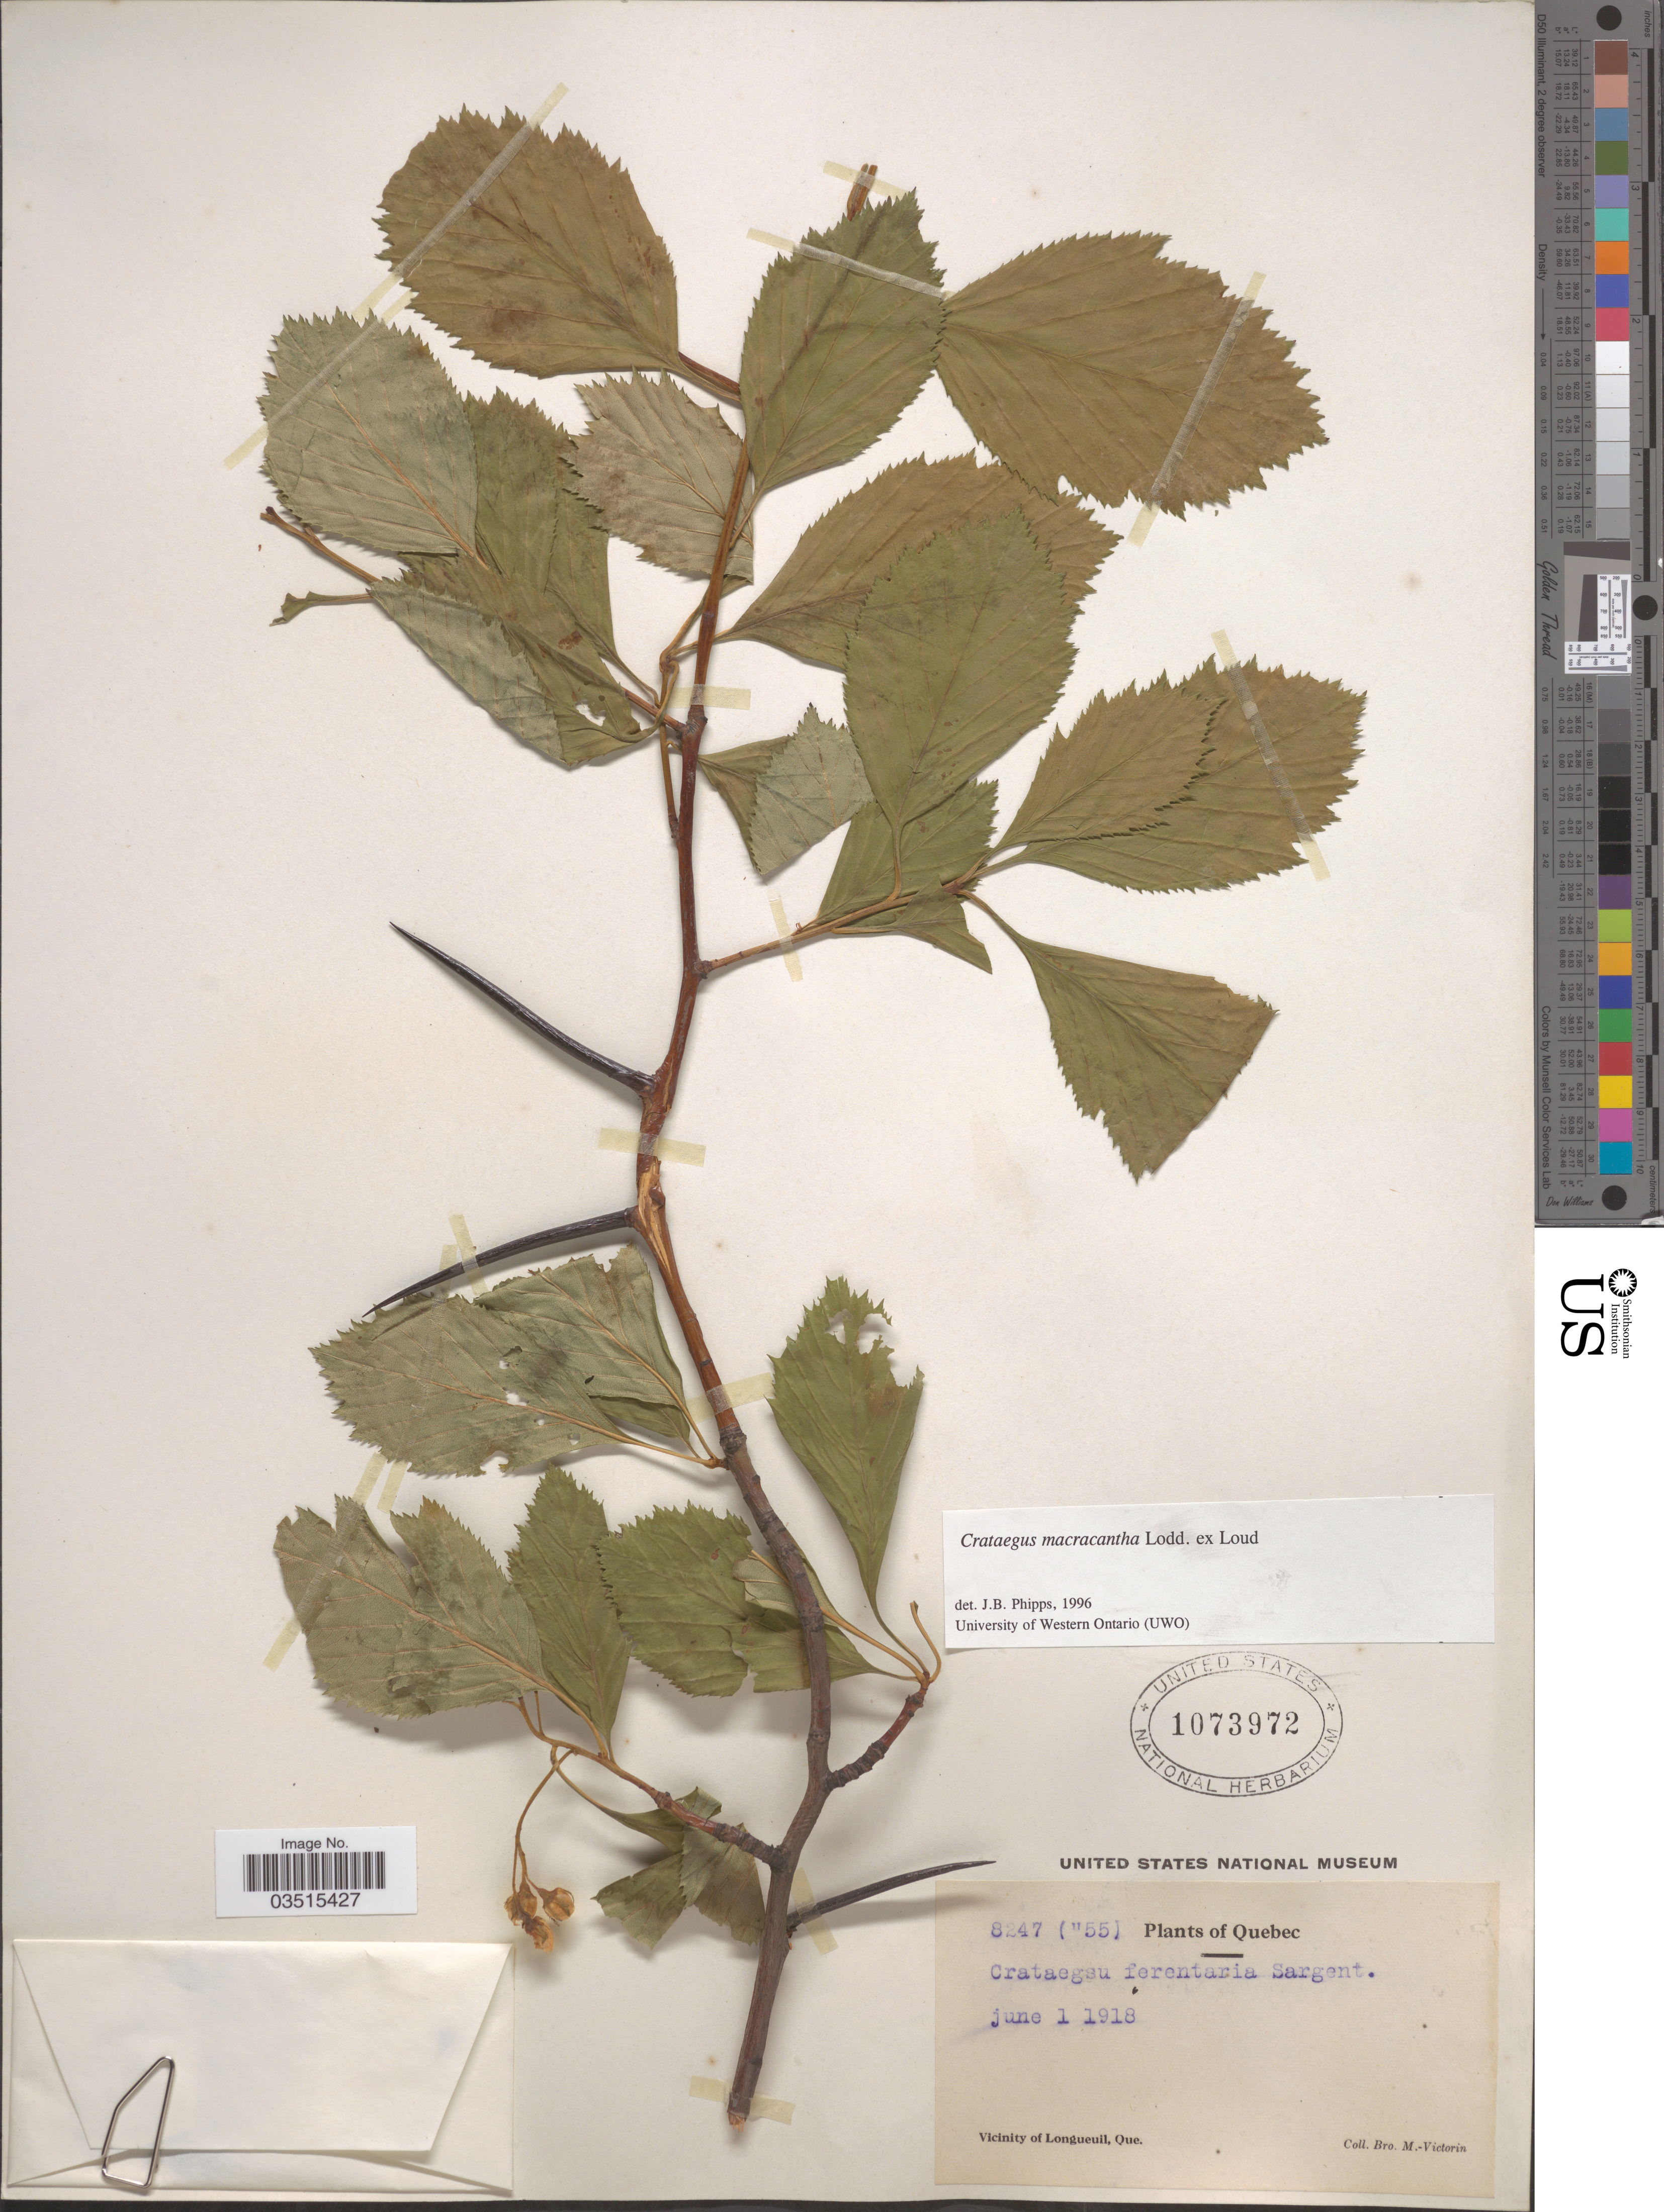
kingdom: Plantae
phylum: Tracheophyta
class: Magnoliopsida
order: Rosales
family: Rosaceae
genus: Crataegus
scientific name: Crataegus macracantha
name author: (Lindl.) Lodd. ex Loudon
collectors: Fr. Marie-Victorin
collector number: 8247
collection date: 1918-06-01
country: Canada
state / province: Quebec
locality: Vicinity of Longueuil.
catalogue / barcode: US 1073972